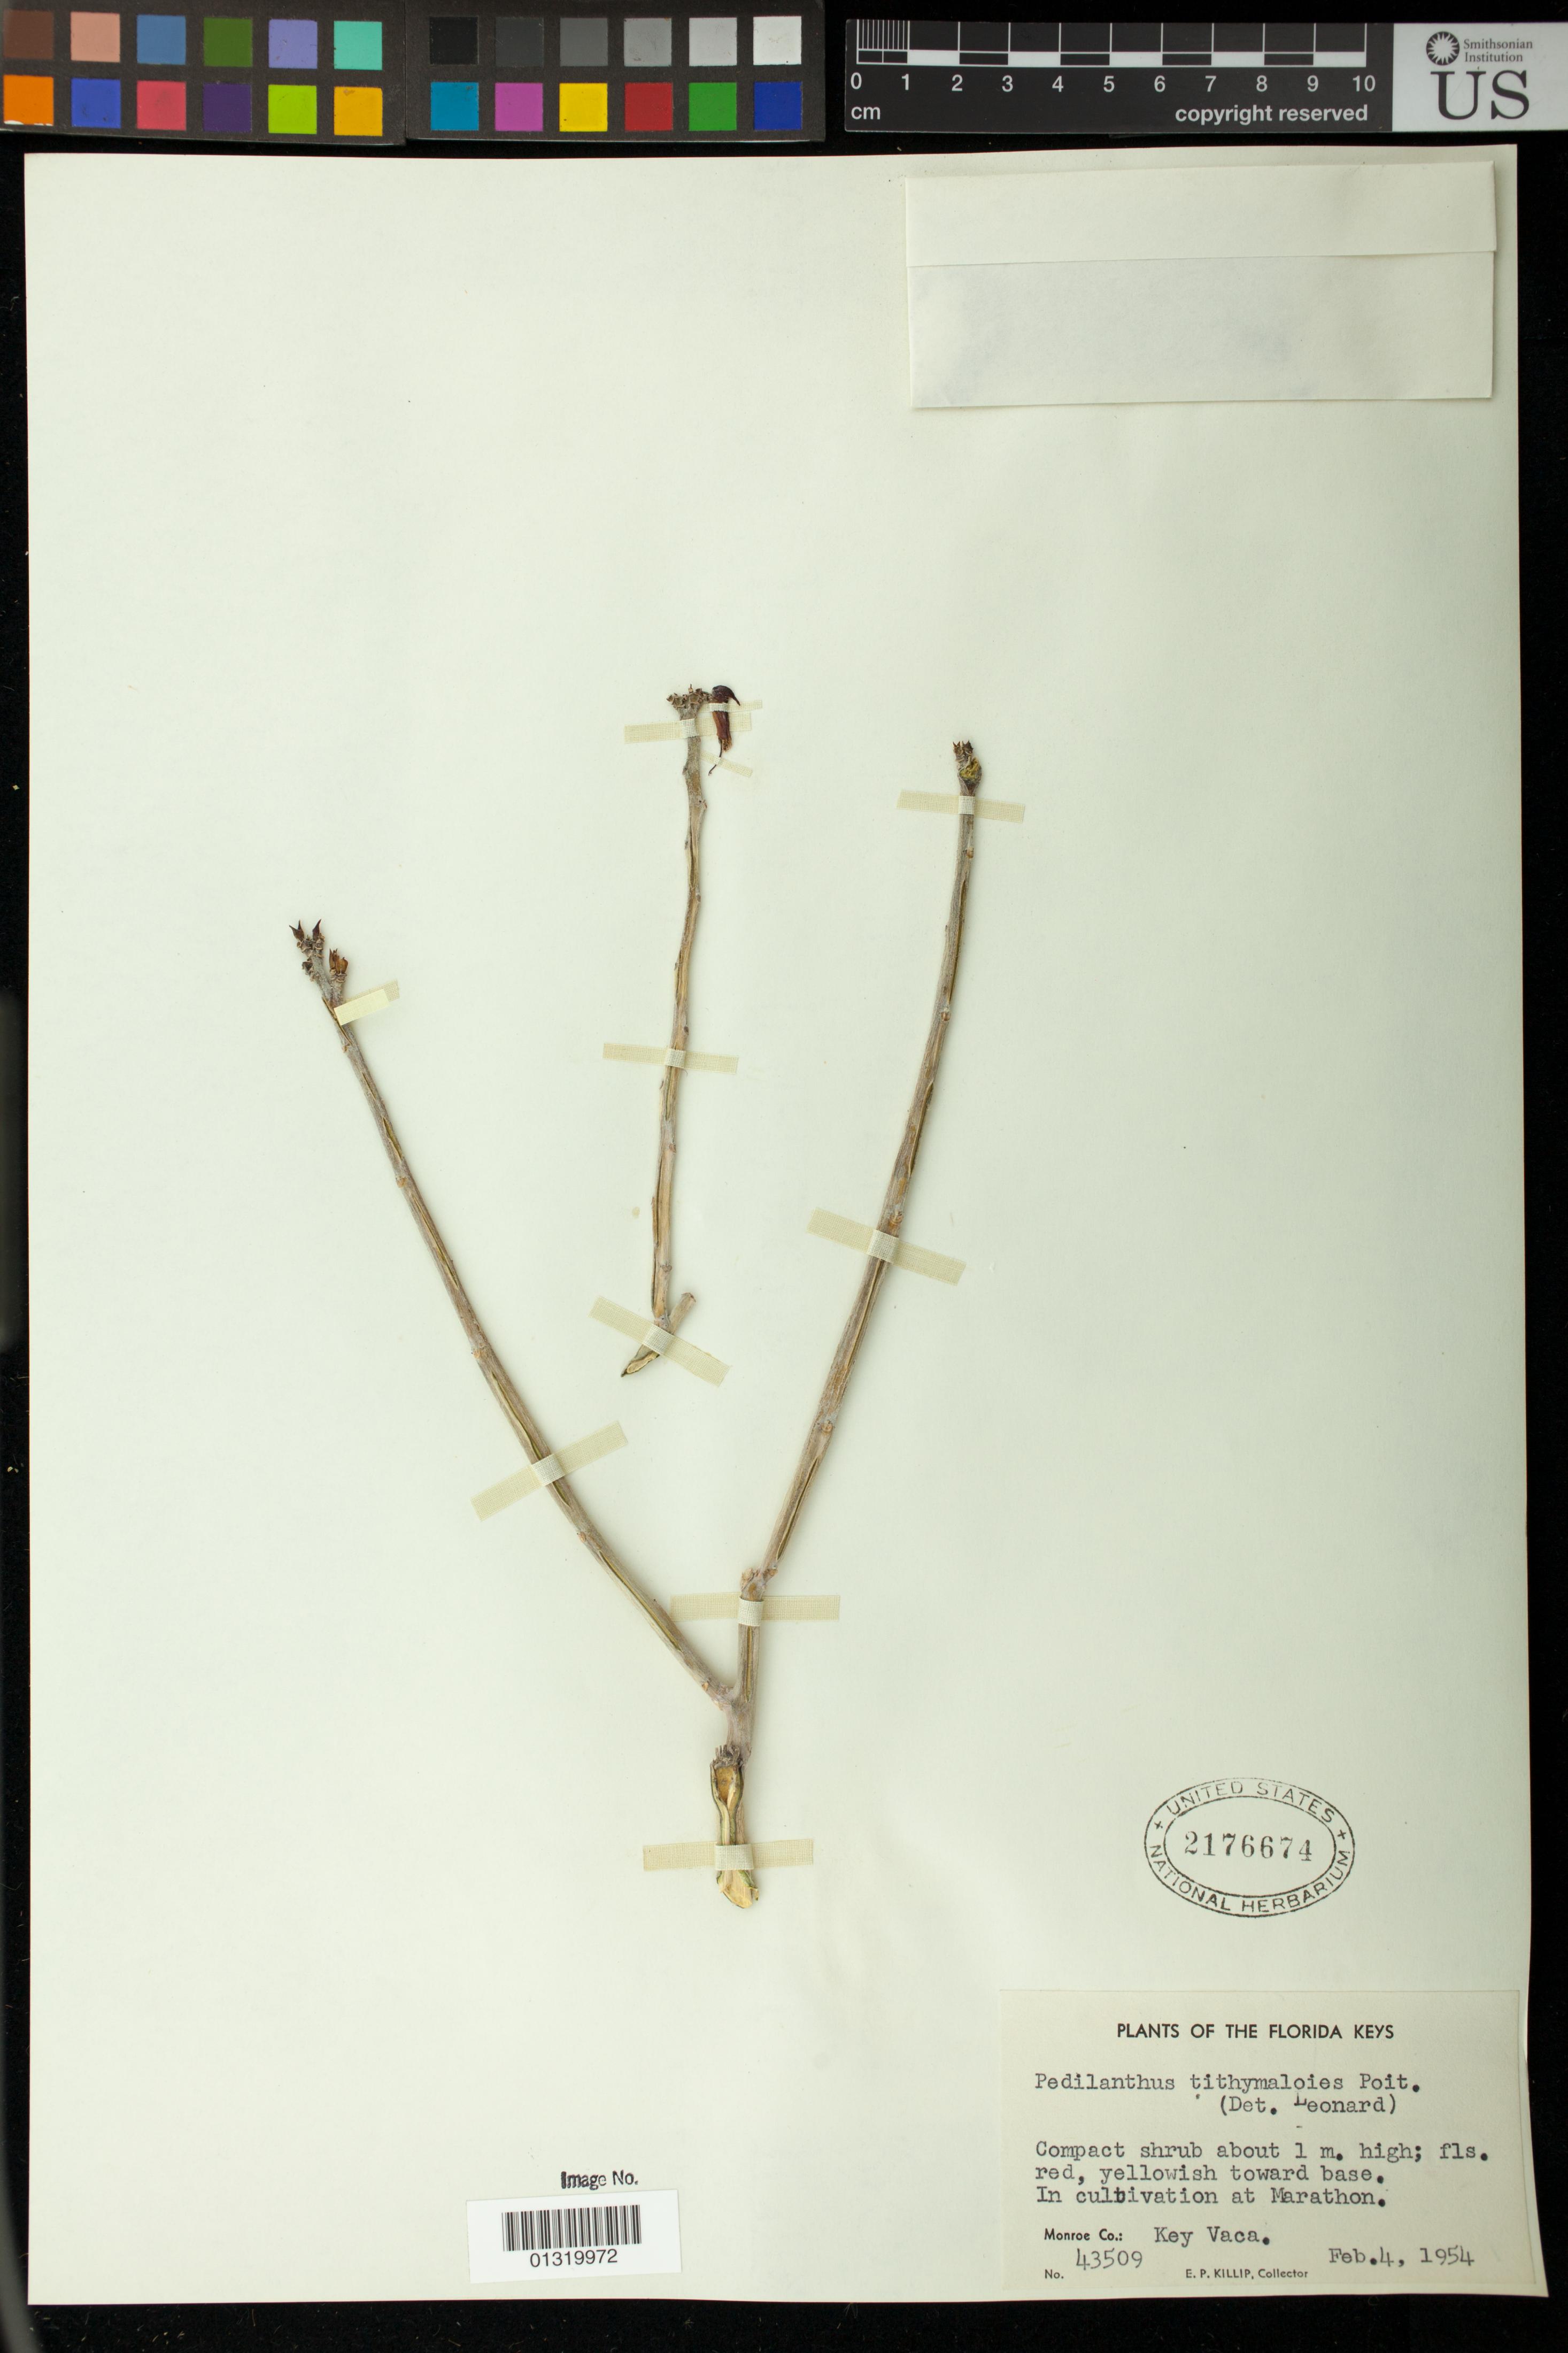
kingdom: Plantae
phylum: Tracheophyta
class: Magnoliopsida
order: Malpighiales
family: Euphorbiaceae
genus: Pedilanthus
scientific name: Pedilanthus tithymaloides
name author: (L.) Poit.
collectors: E. P. Killip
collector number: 43509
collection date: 1954-02-04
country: United States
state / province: Florida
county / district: Monroe County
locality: Marathon; key Vaca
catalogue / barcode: US 2176674